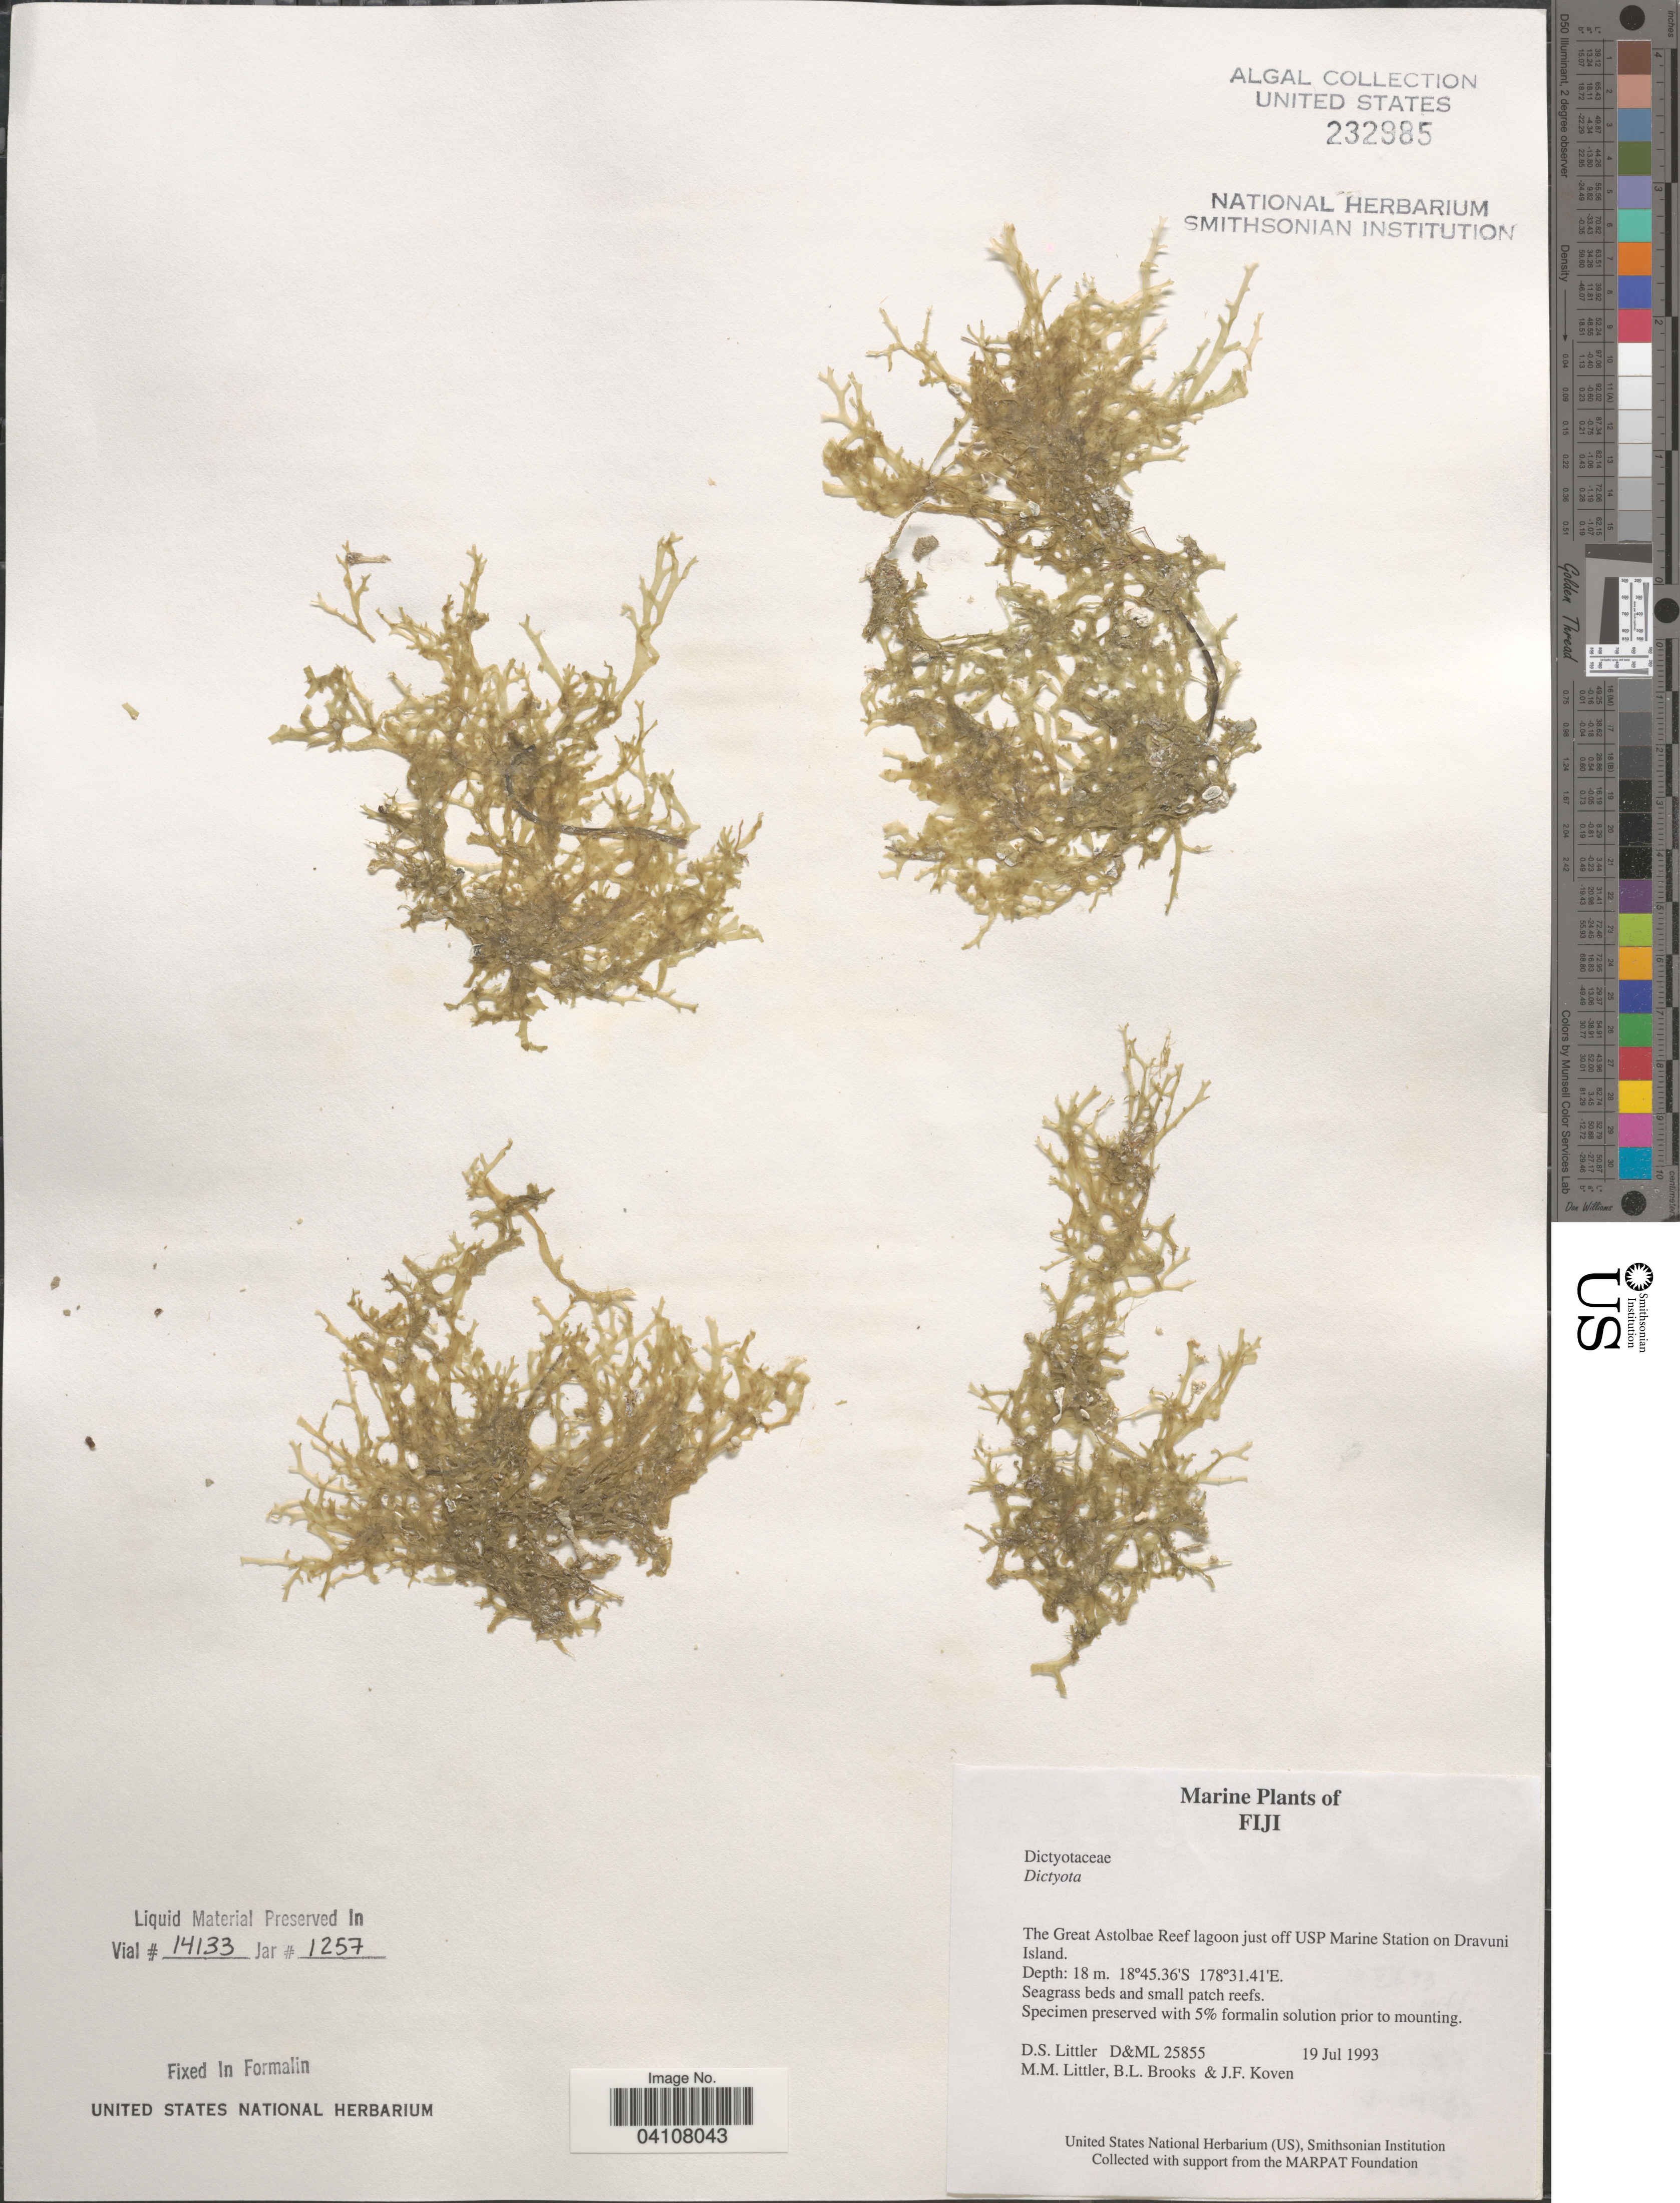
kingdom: Chromista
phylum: Ochrophyta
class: Phaeophyceae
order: Dictyotales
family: Dictyotaceae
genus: Dictyota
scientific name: Dictyota sp.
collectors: D. S. Littler, B. Brooks & J. Koven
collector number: D&ML25855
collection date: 1993-07-19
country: Fiji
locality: The Great Astolbae Reef lagoon just off USP Marine Station on Dravuni Island.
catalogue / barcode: US 232985